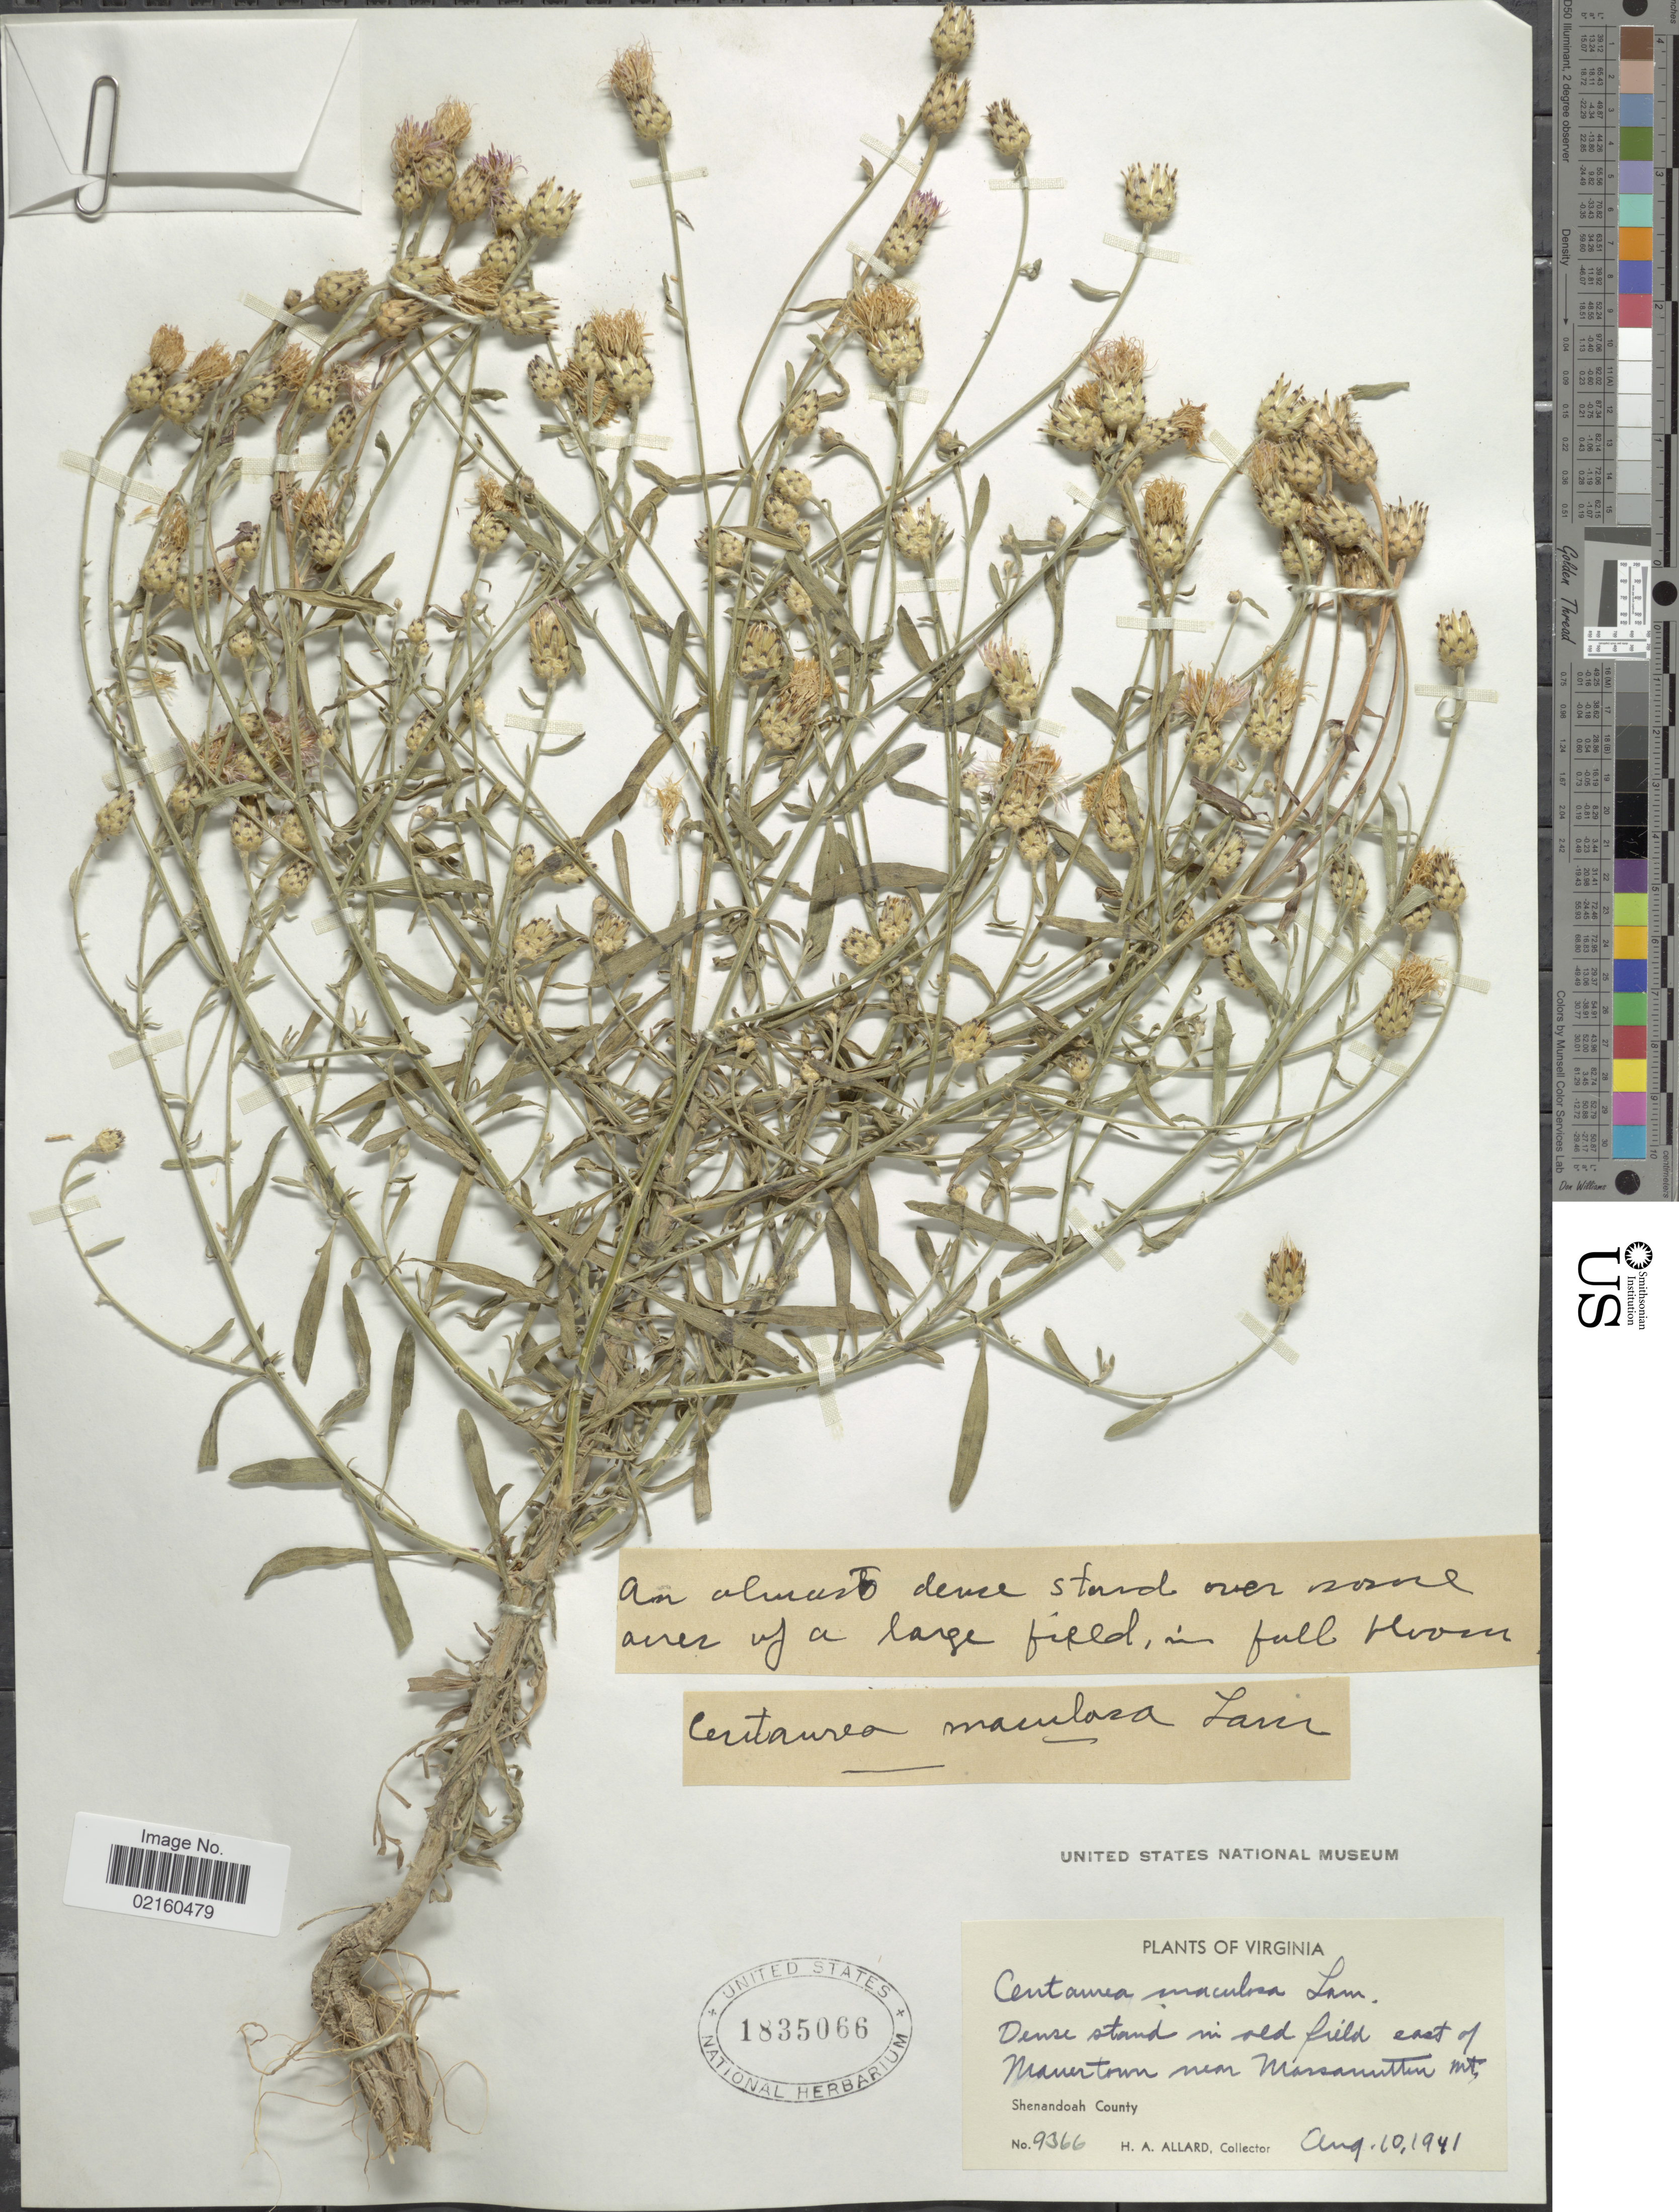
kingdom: Plantae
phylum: Tracheophyta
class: Magnoliopsida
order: Asterales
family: Asteraceae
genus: Centaurea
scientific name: Centaurea stoebe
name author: L.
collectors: H. A. Allard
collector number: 9366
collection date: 1941-08-10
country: United States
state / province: Virginia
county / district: Shenandoah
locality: East of Maurertown near Massanutten Mt.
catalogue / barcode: US 1835066